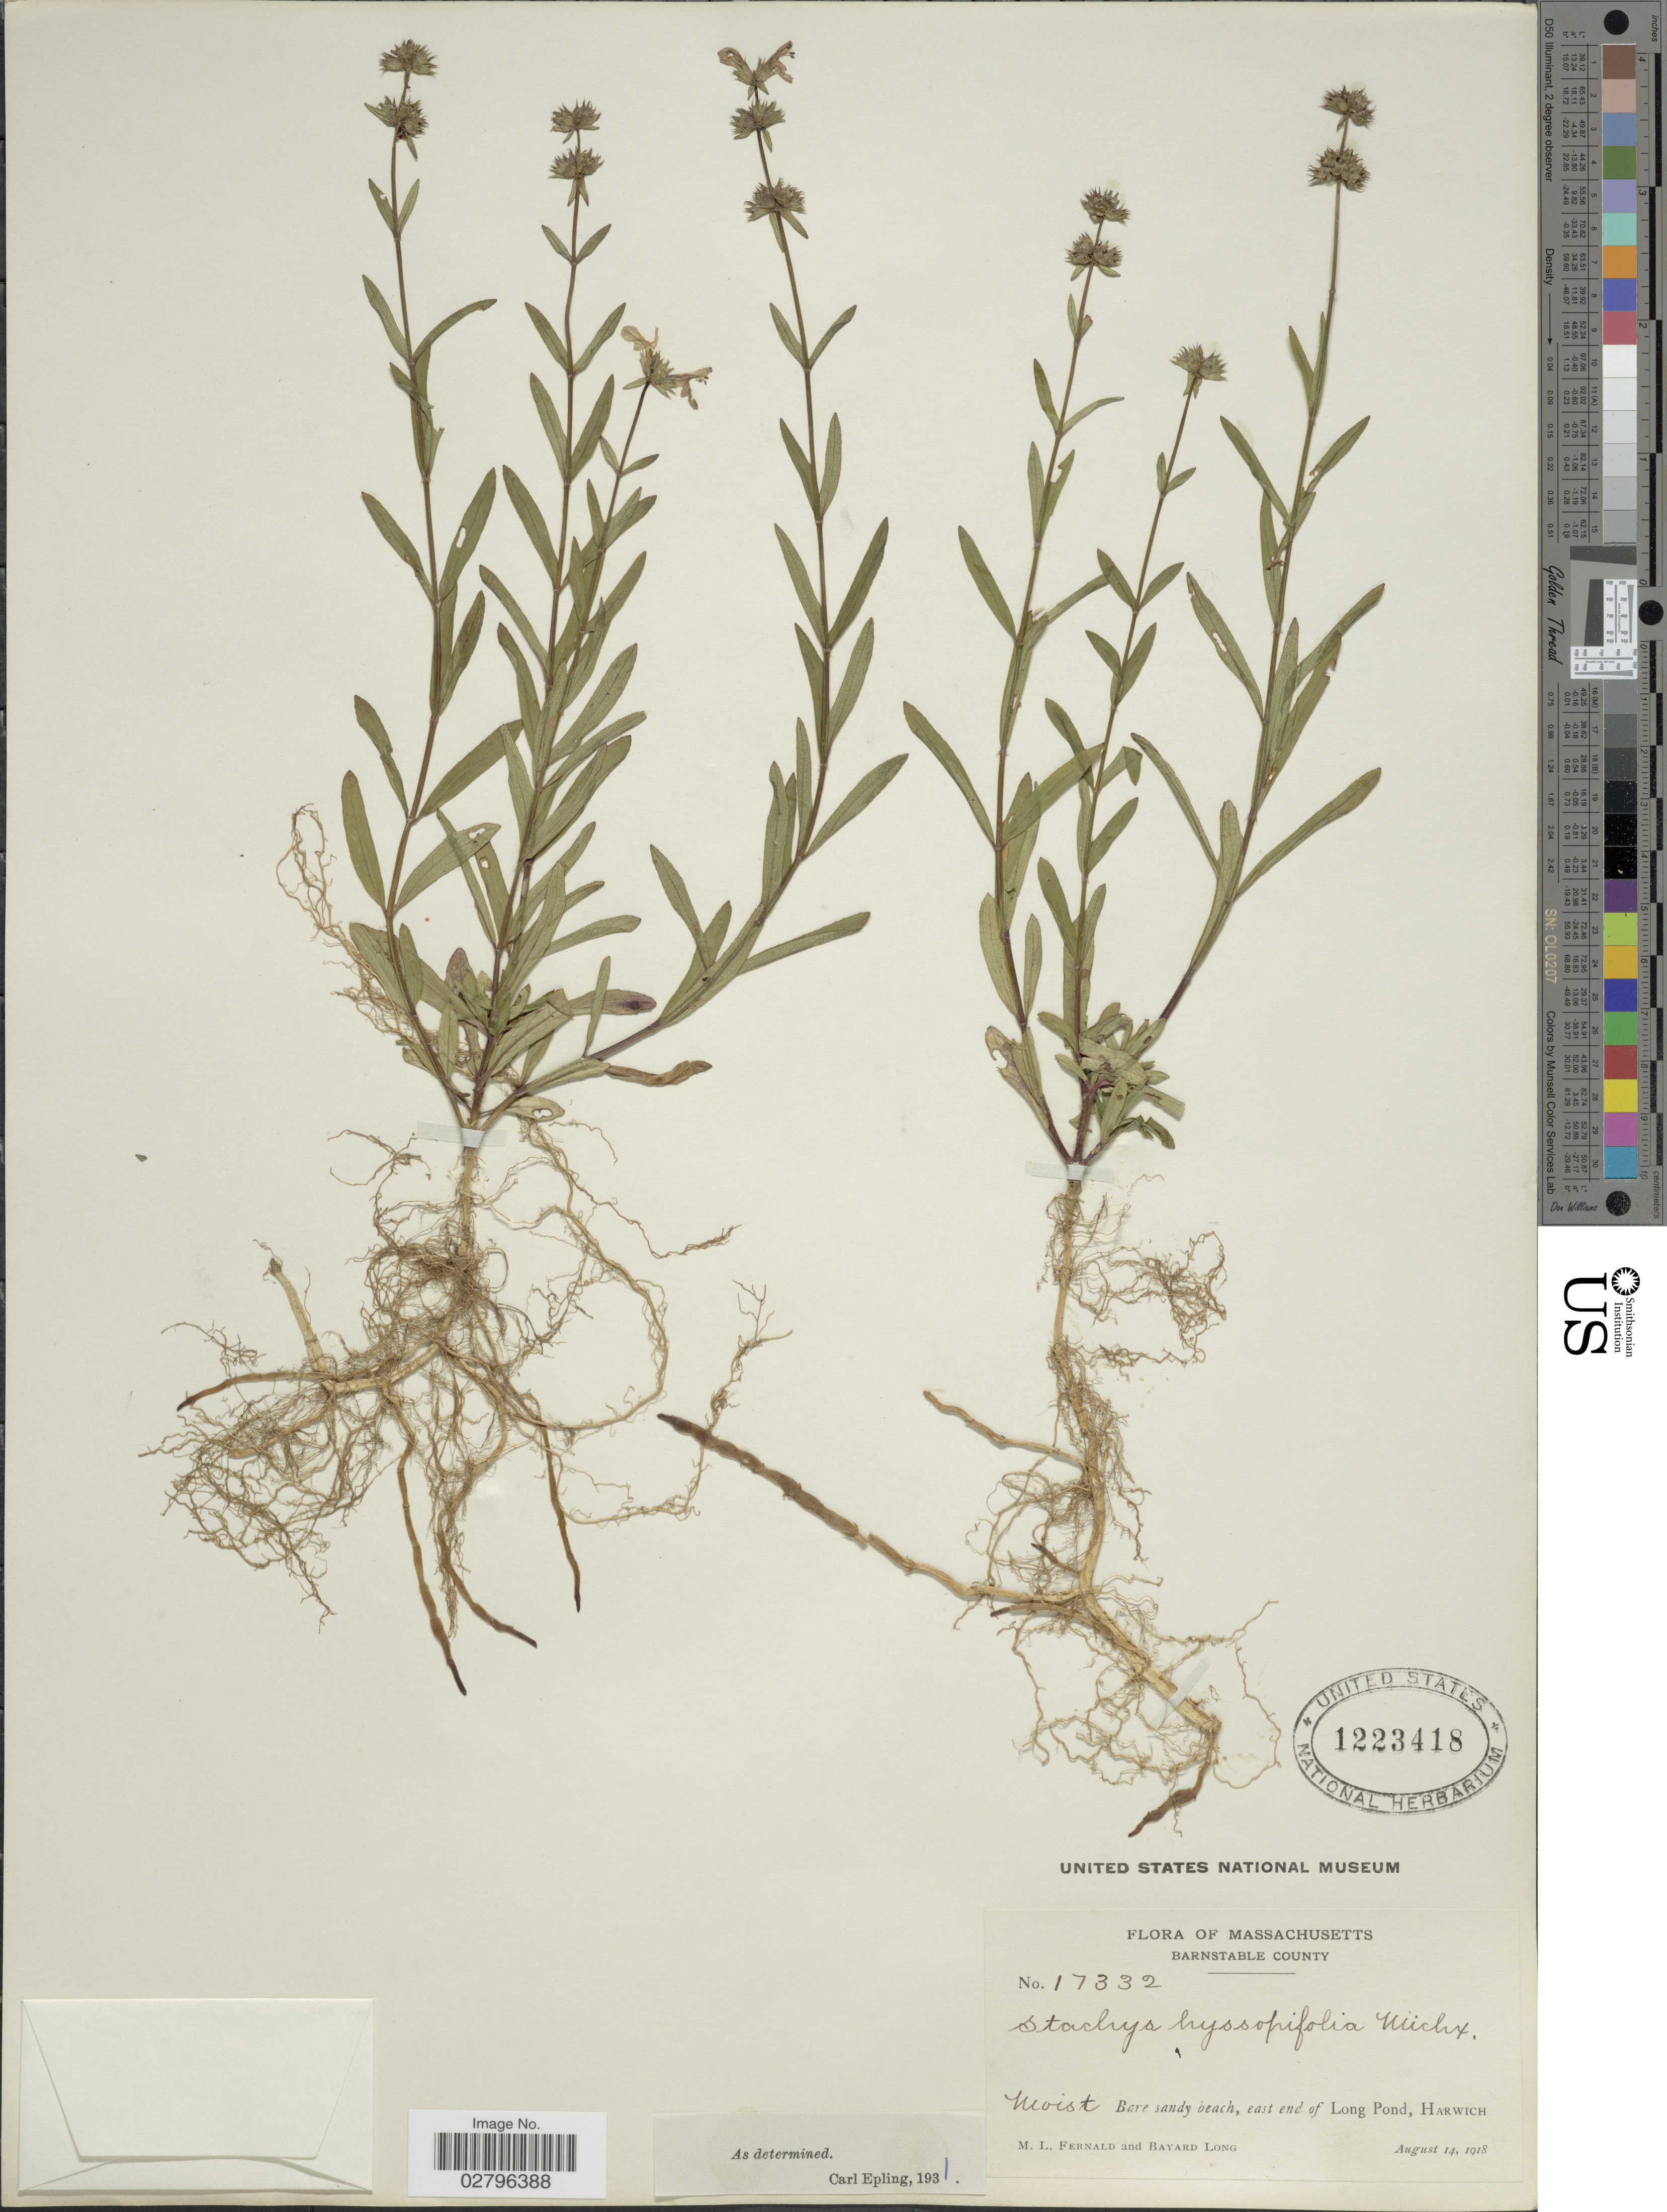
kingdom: Plantae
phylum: Tracheophyta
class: Magnoliopsida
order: Lamiales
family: Lamiaceae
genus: Stachys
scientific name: Stachys hyssopifolia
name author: Michx.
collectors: M. L. Fernald & B. Long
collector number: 17332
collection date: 1918-08-14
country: United States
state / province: Massachusetts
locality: Barnstable County. Bare sandy beach, east end of Long Pond, Harwich.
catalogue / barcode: US 1223418